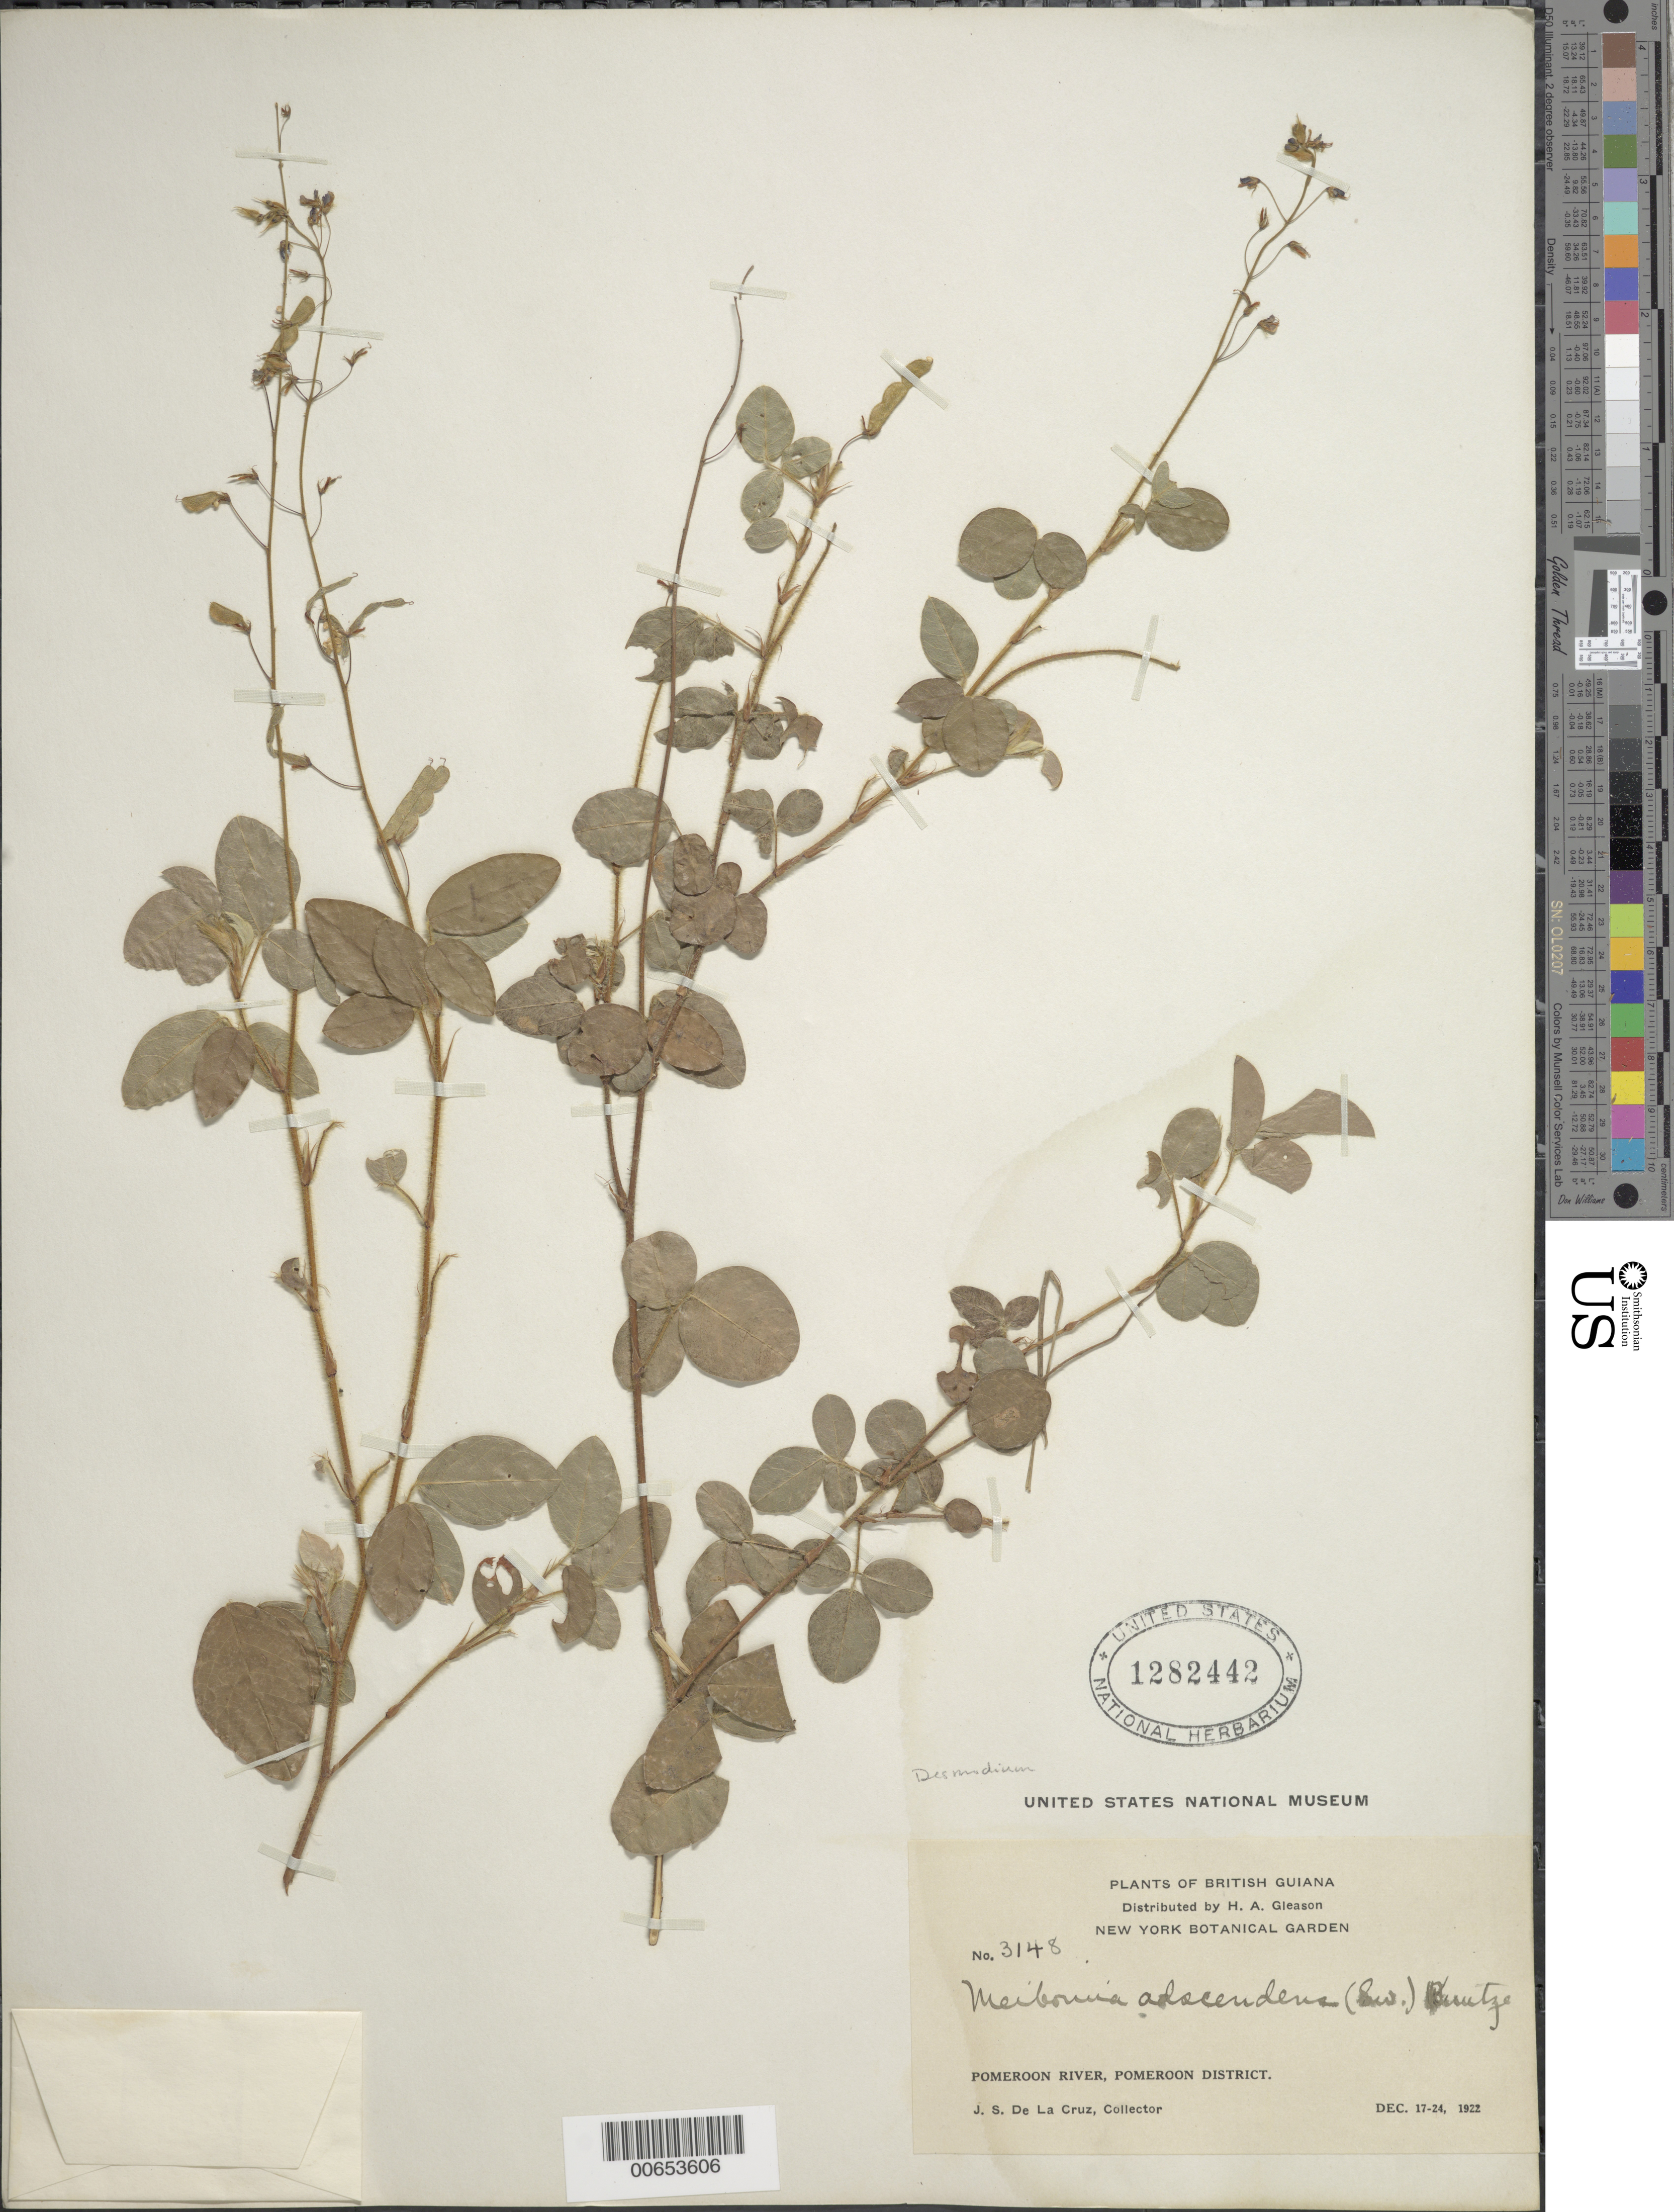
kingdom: Plantae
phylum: Tracheophyta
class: Magnoliopsida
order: Fabales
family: Fabaceae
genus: Grona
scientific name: Grona adscendens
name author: (Sw.) H. Ohashi & K. Ohashi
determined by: Strong, Mark T., (BOT), Smithsonian Institution - National Museum of Natural History (UNITED STATES)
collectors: J. S. de la Cruz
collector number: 3148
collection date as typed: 17-Dec-22 to 24-Dec-22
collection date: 1922-12-17/1922-12-24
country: Guyana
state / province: Pomeroon-Supenaam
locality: Pomeroon R.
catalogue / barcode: US 1282442